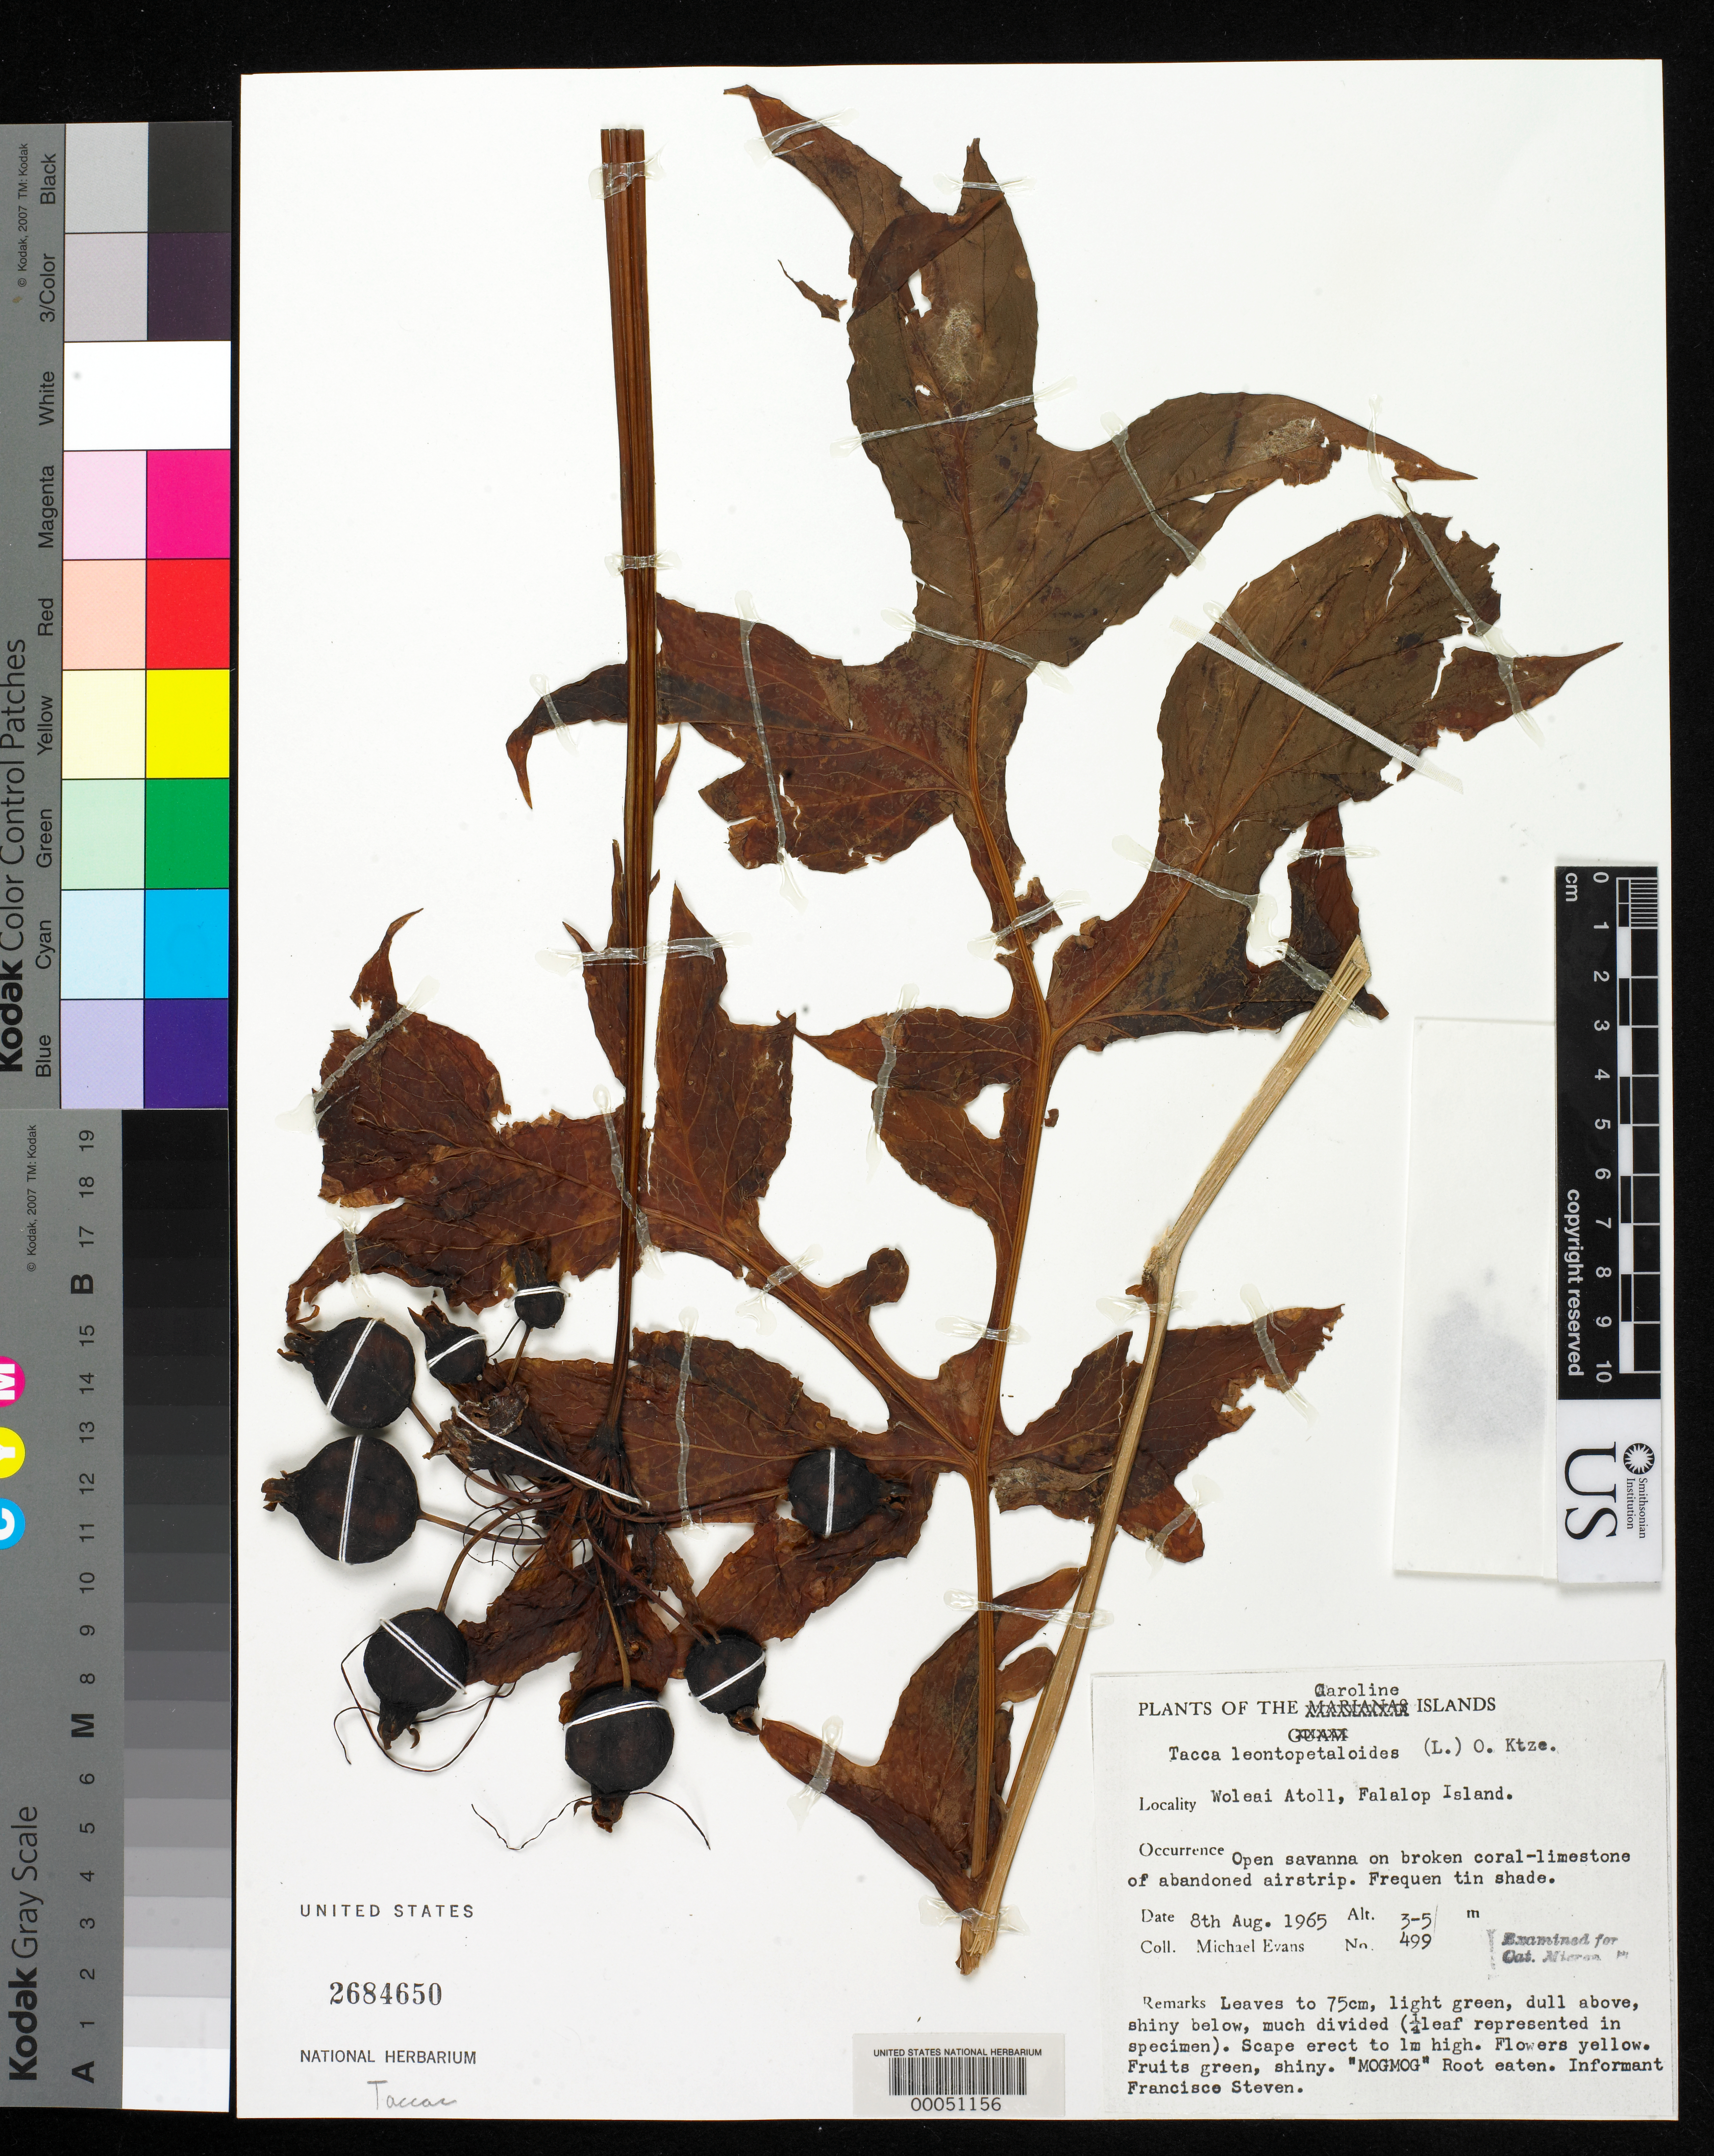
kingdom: Plantae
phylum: Tracheophyta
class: Liliopsida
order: Dioscoreales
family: Dioscoreaceae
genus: Tacca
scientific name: Tacca leontopetaloides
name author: (L.) Kuntze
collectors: M. Evans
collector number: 499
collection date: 1965-08-08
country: Micronesia, Federated States of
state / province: Yap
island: Woleai Atoll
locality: Open savanna on broken coral-limestone of abandoned airstrip, Falalop Island, Woleai Atoll, Caroline Islands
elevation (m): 3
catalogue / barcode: US 2684650